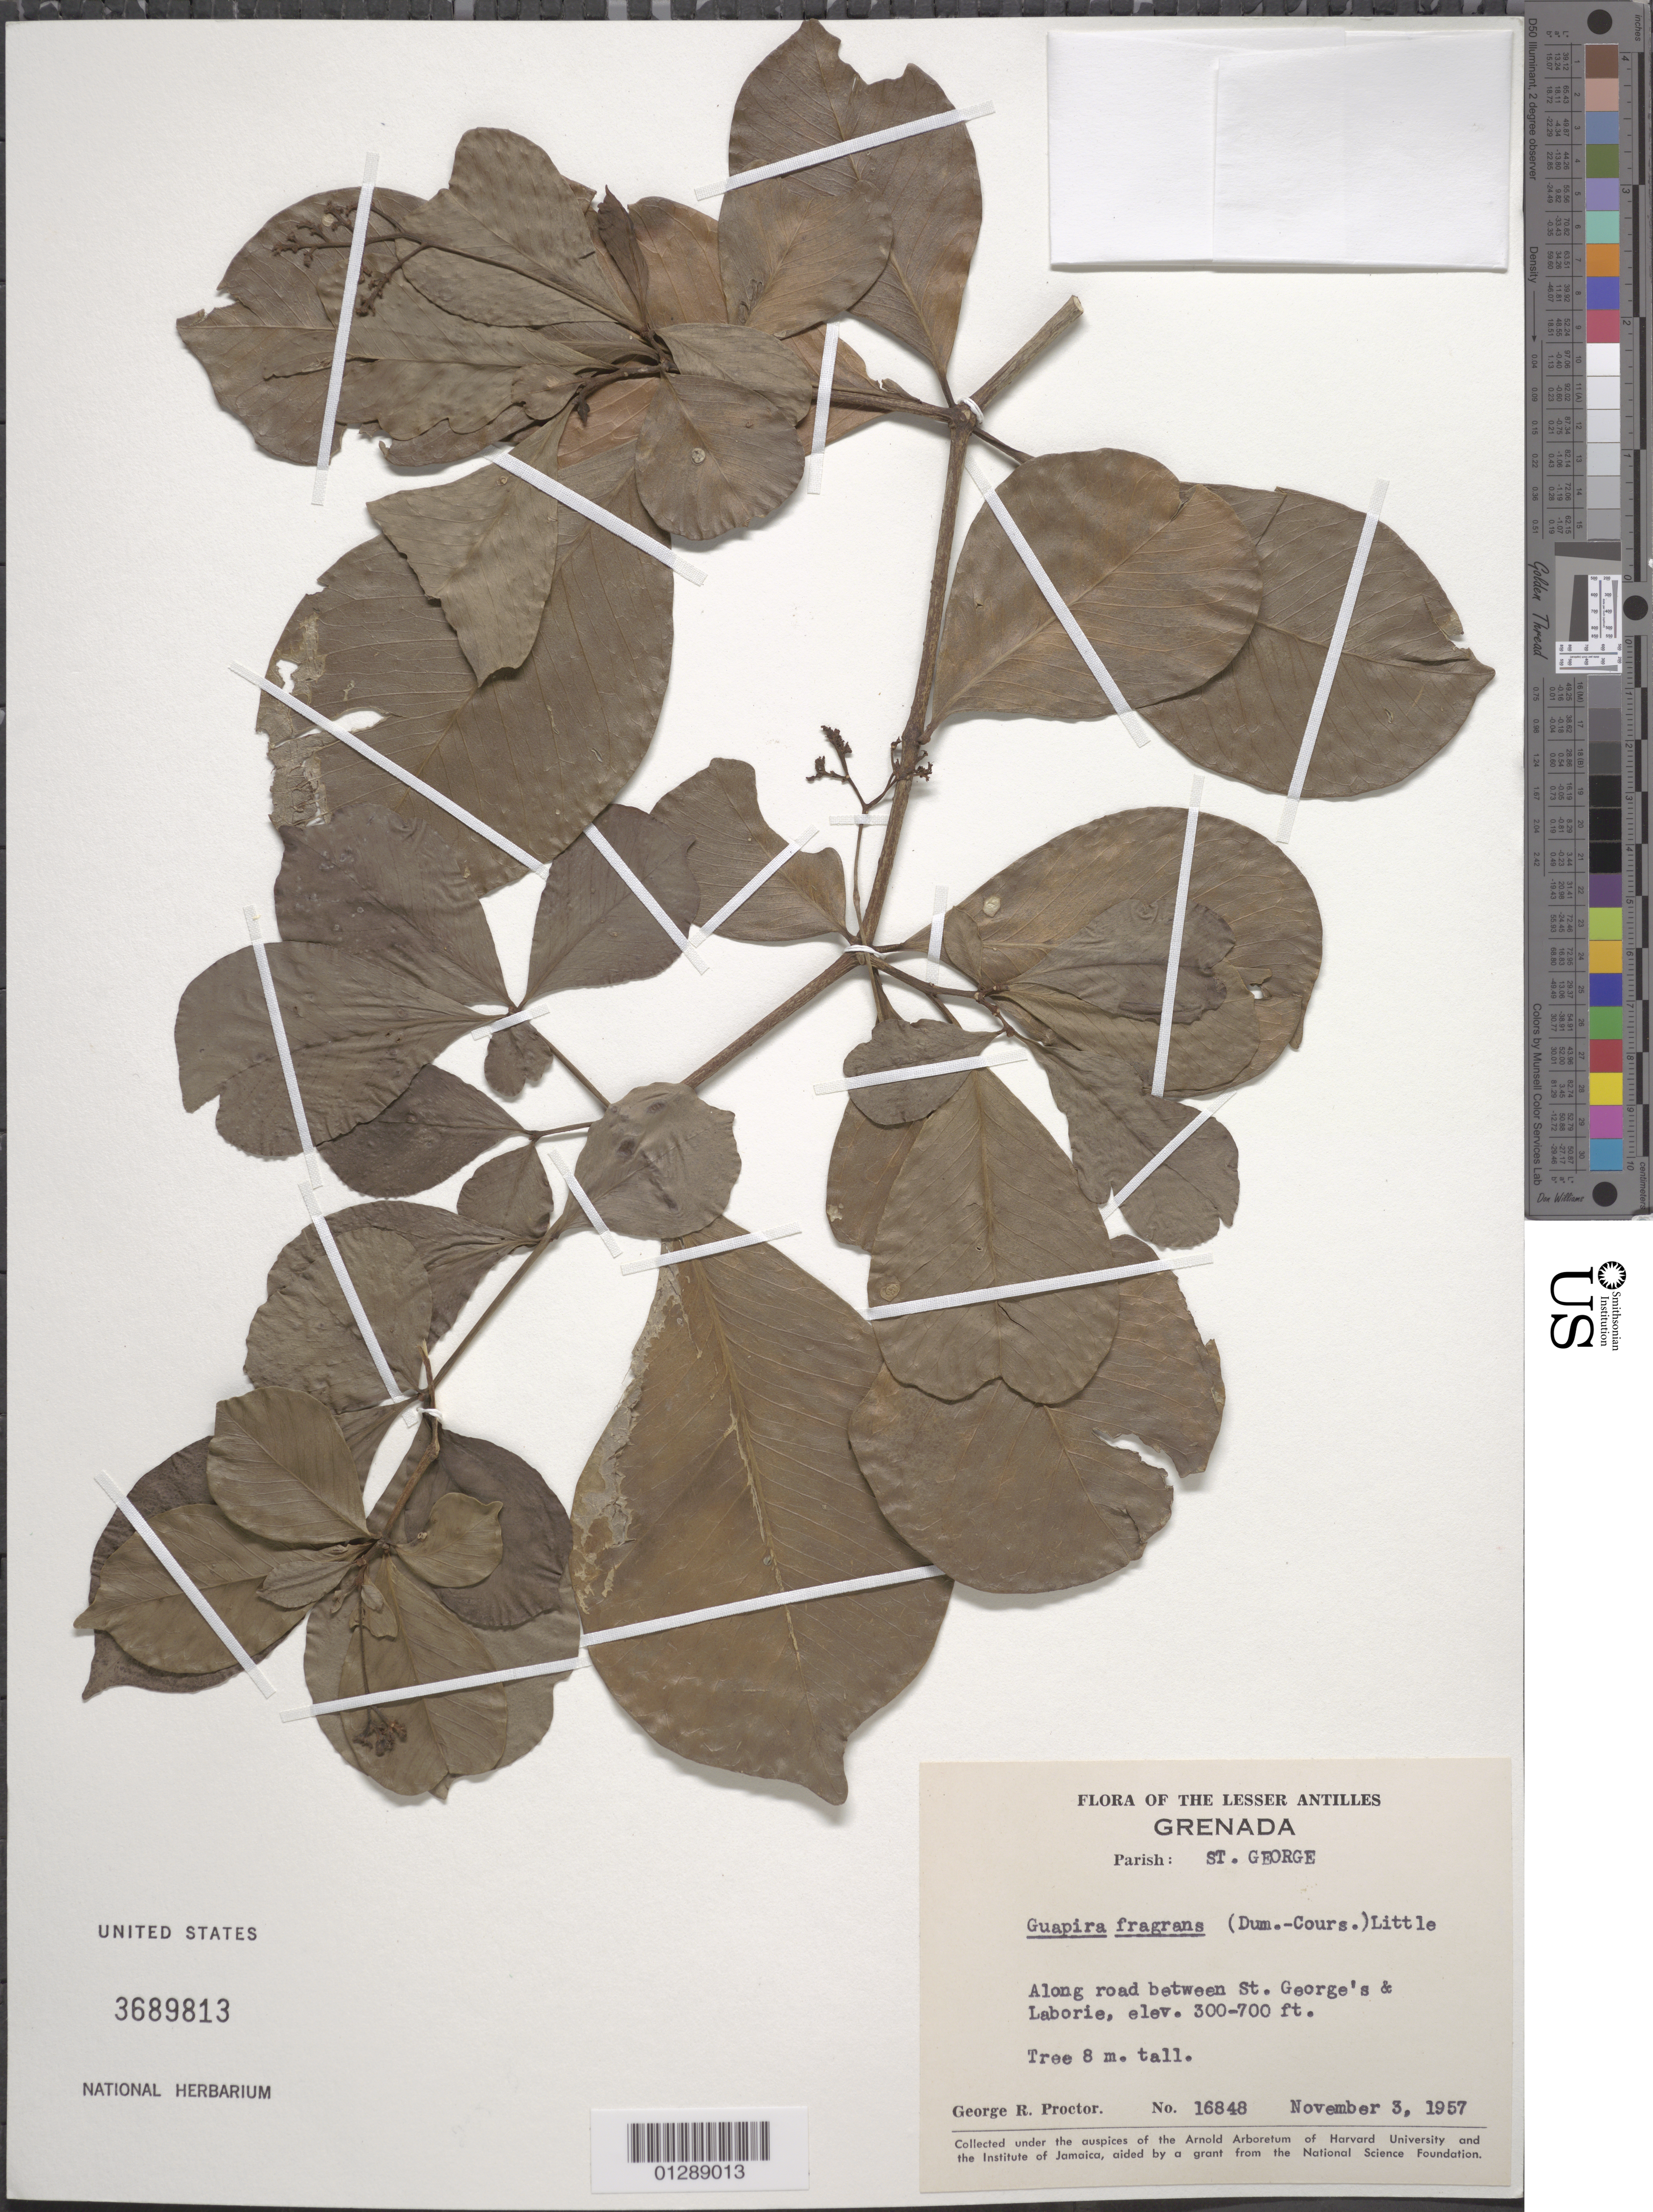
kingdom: Plantae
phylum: Tracheophyta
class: Magnoliopsida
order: Caryophyllales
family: Nyctaginaceae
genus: Guapira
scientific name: Guapira fragrans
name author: (Dum. Cours.) Little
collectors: G. R. Proctor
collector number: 16848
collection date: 1957-11-03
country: Grenada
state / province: Saint George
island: Grenada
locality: Road between St. George's and Laborie.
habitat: Along road.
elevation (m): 91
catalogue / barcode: US 3689813